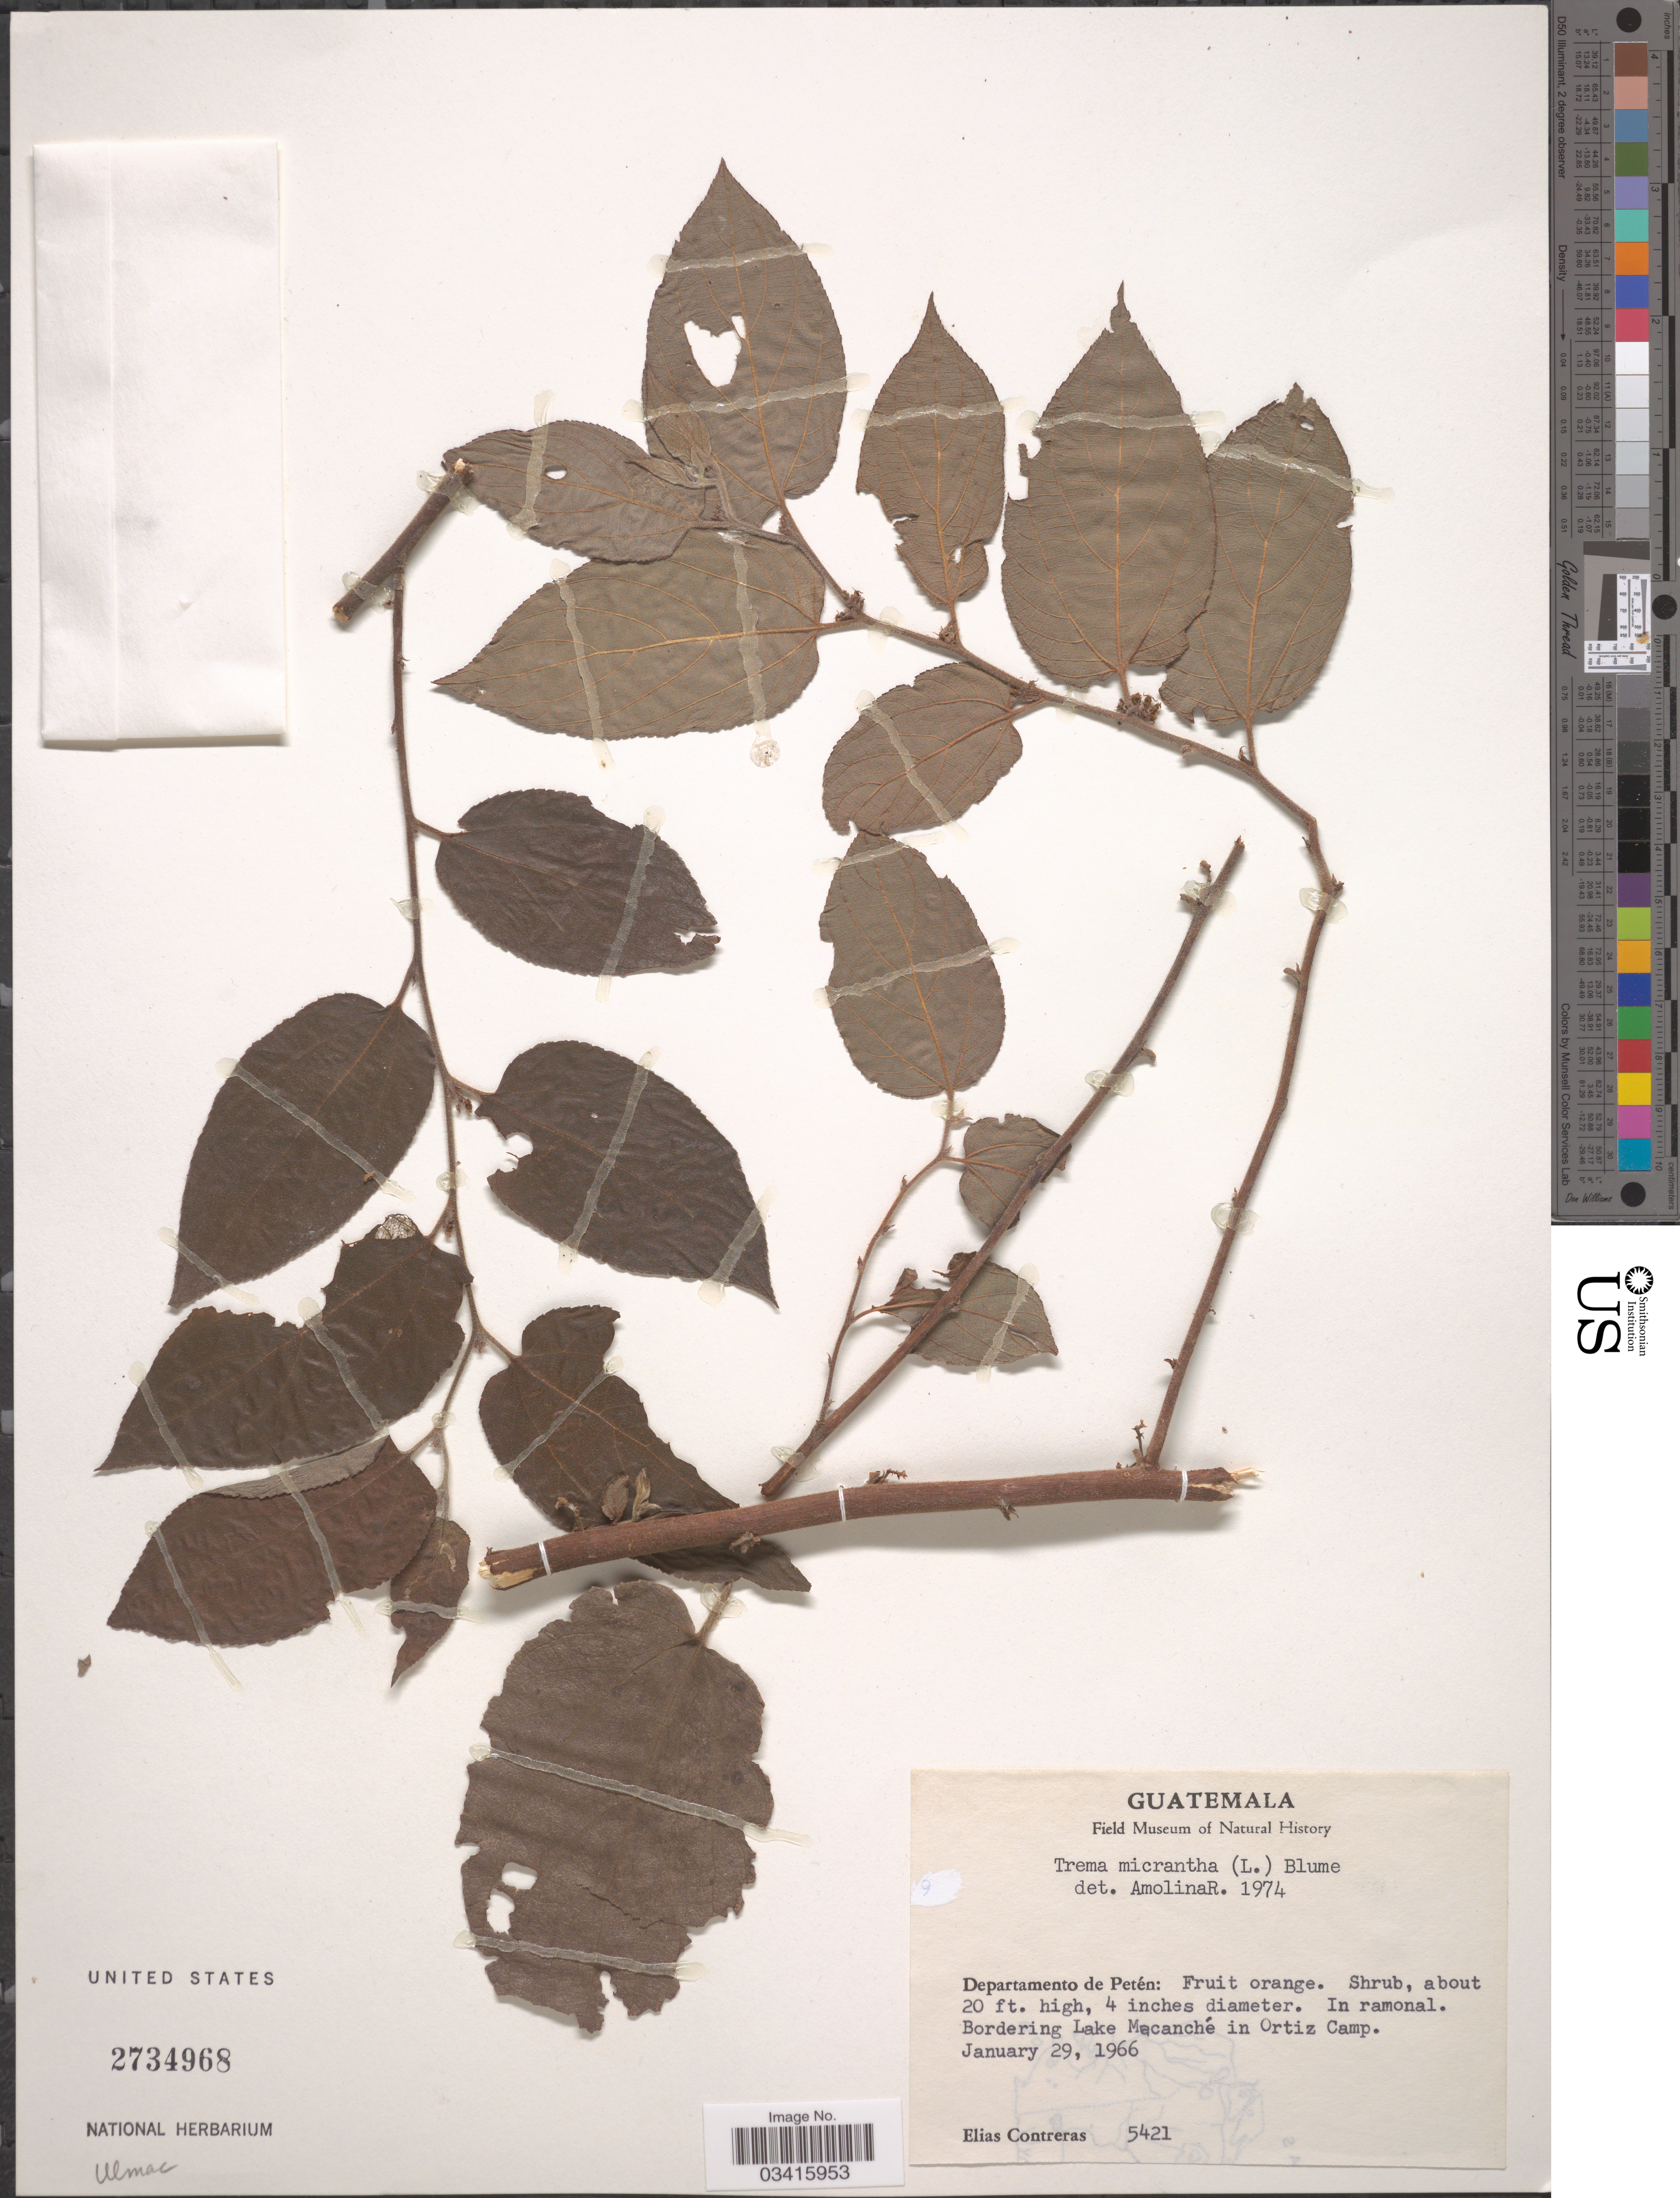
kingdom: Plantae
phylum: Tracheophyta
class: Magnoliopsida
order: Rosales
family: Cannabaceae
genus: Trema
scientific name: Trema micranthum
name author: (L.) Blume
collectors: E. Contreras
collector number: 5421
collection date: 1966-01-29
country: Guatemala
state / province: El Petén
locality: Departamento de Petén. Bordering Lake Macanché in Ortiz Camp.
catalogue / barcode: US 2734968